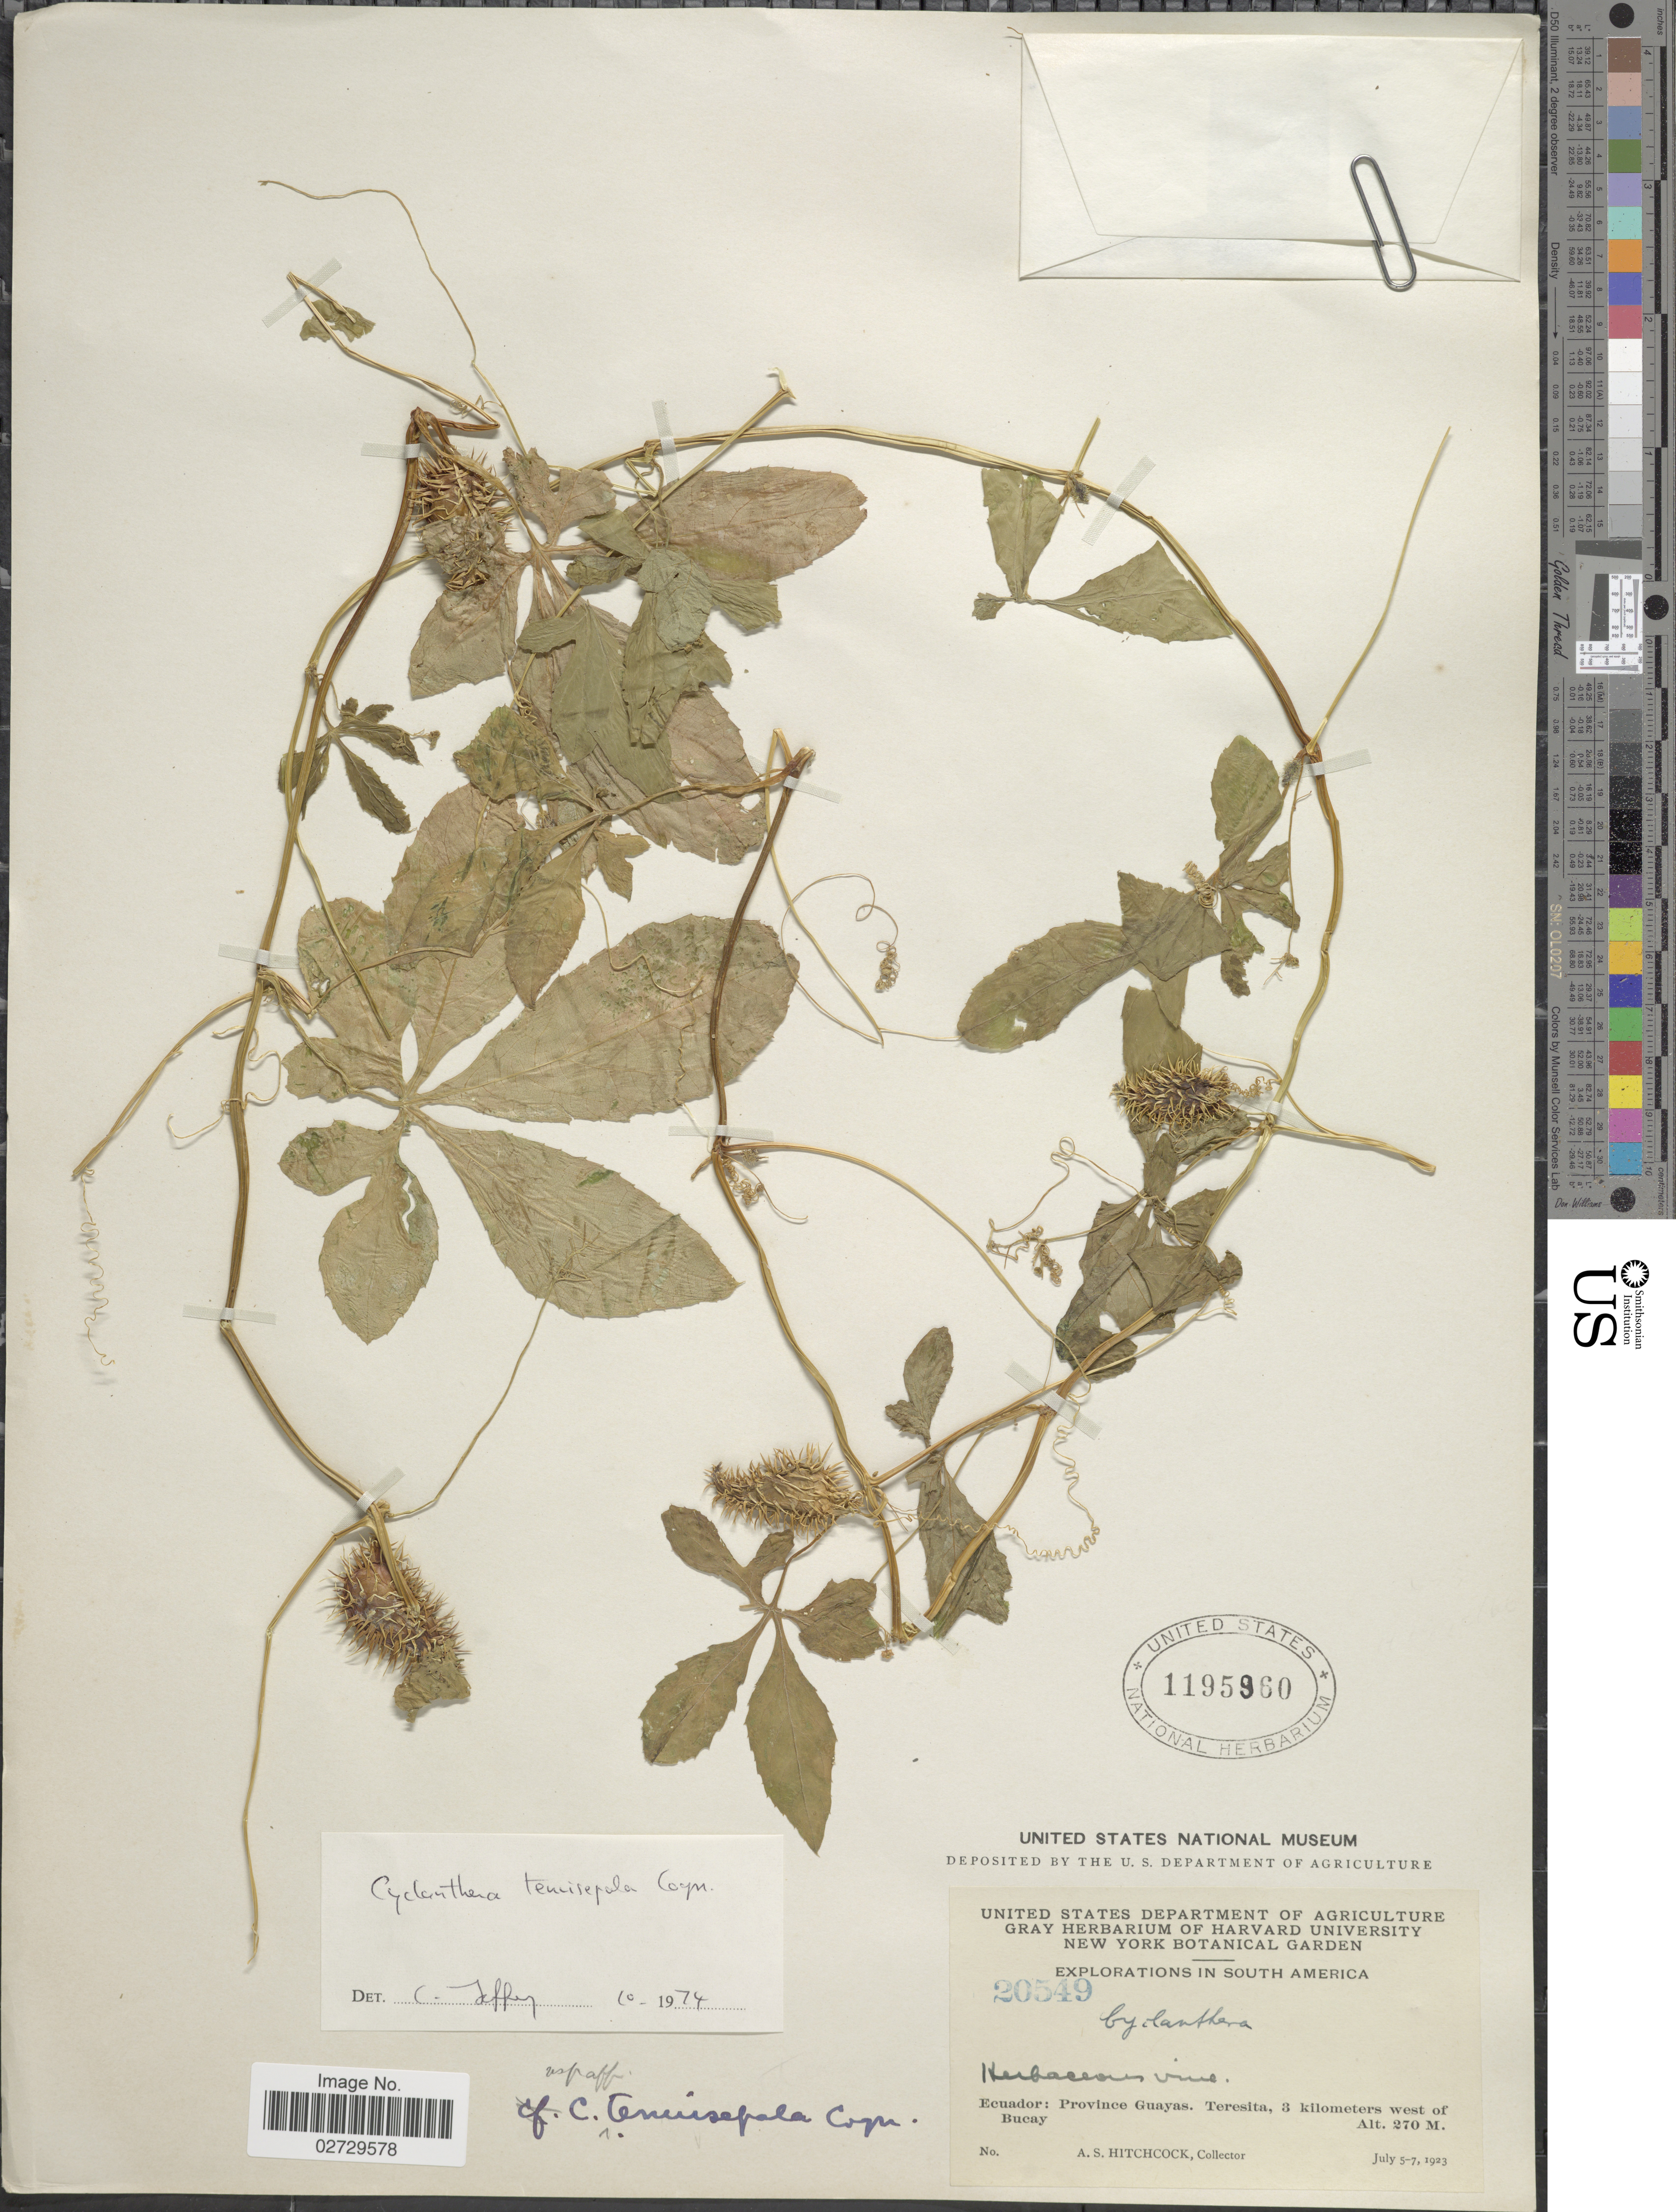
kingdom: Plantae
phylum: Tracheophyta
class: Magnoliopsida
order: Cucurbitales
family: Cucurbitaceae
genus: Cyclanthera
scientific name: Cyclanthera tenuisepala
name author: Cogn.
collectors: A. S. Hitchcock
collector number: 20549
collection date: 1923-07-05/1923-07-07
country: Ecuador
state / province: Guayas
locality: Province Guayas, Teresita, 3 kilometers west of Bucay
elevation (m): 270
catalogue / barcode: US 1195960